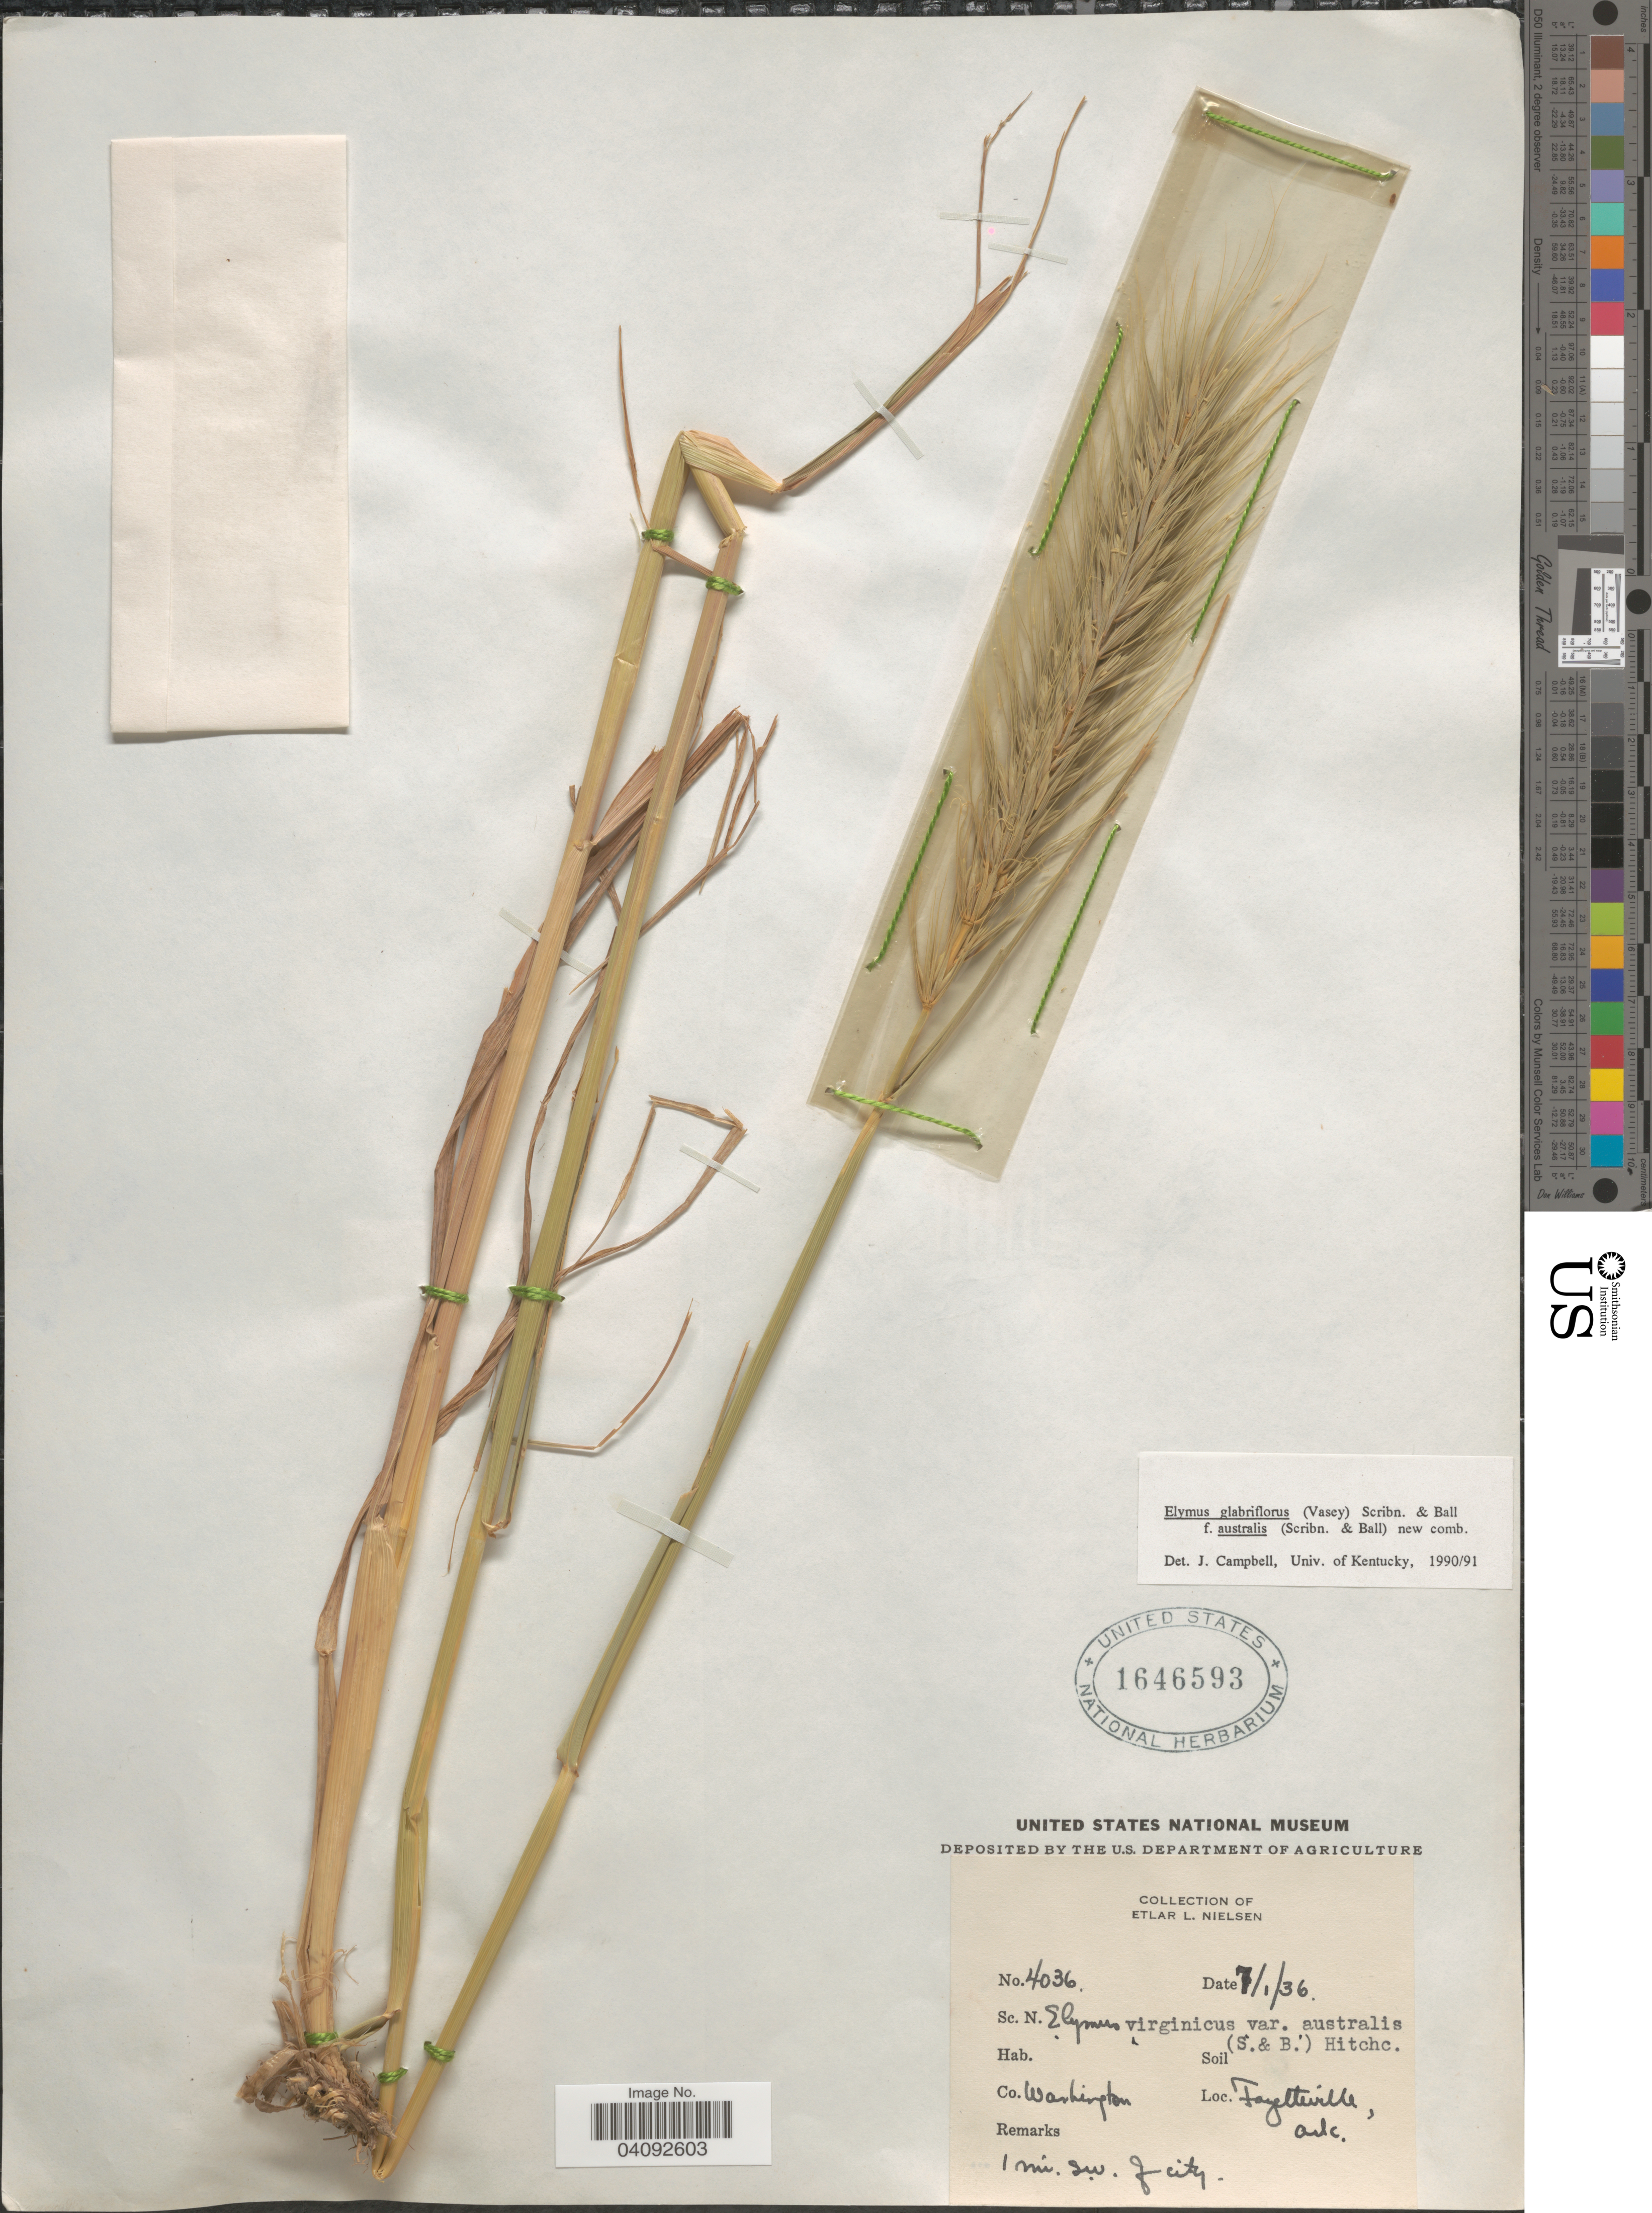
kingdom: Plantae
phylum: Tracheophyta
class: Liliopsida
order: Poales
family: Poaceae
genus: Elymus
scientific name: Elymus glabriflorus var. australis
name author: (Scribn. & C.R. Ball) J.J.N. Campb.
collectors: E. L. Nielsen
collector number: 4036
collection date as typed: Transcribed d/m/y: 1/7/36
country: United States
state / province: Arkansas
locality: Co. Washington. Fayetteville. 1 mi. S.W. of city.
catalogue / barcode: US 1646593